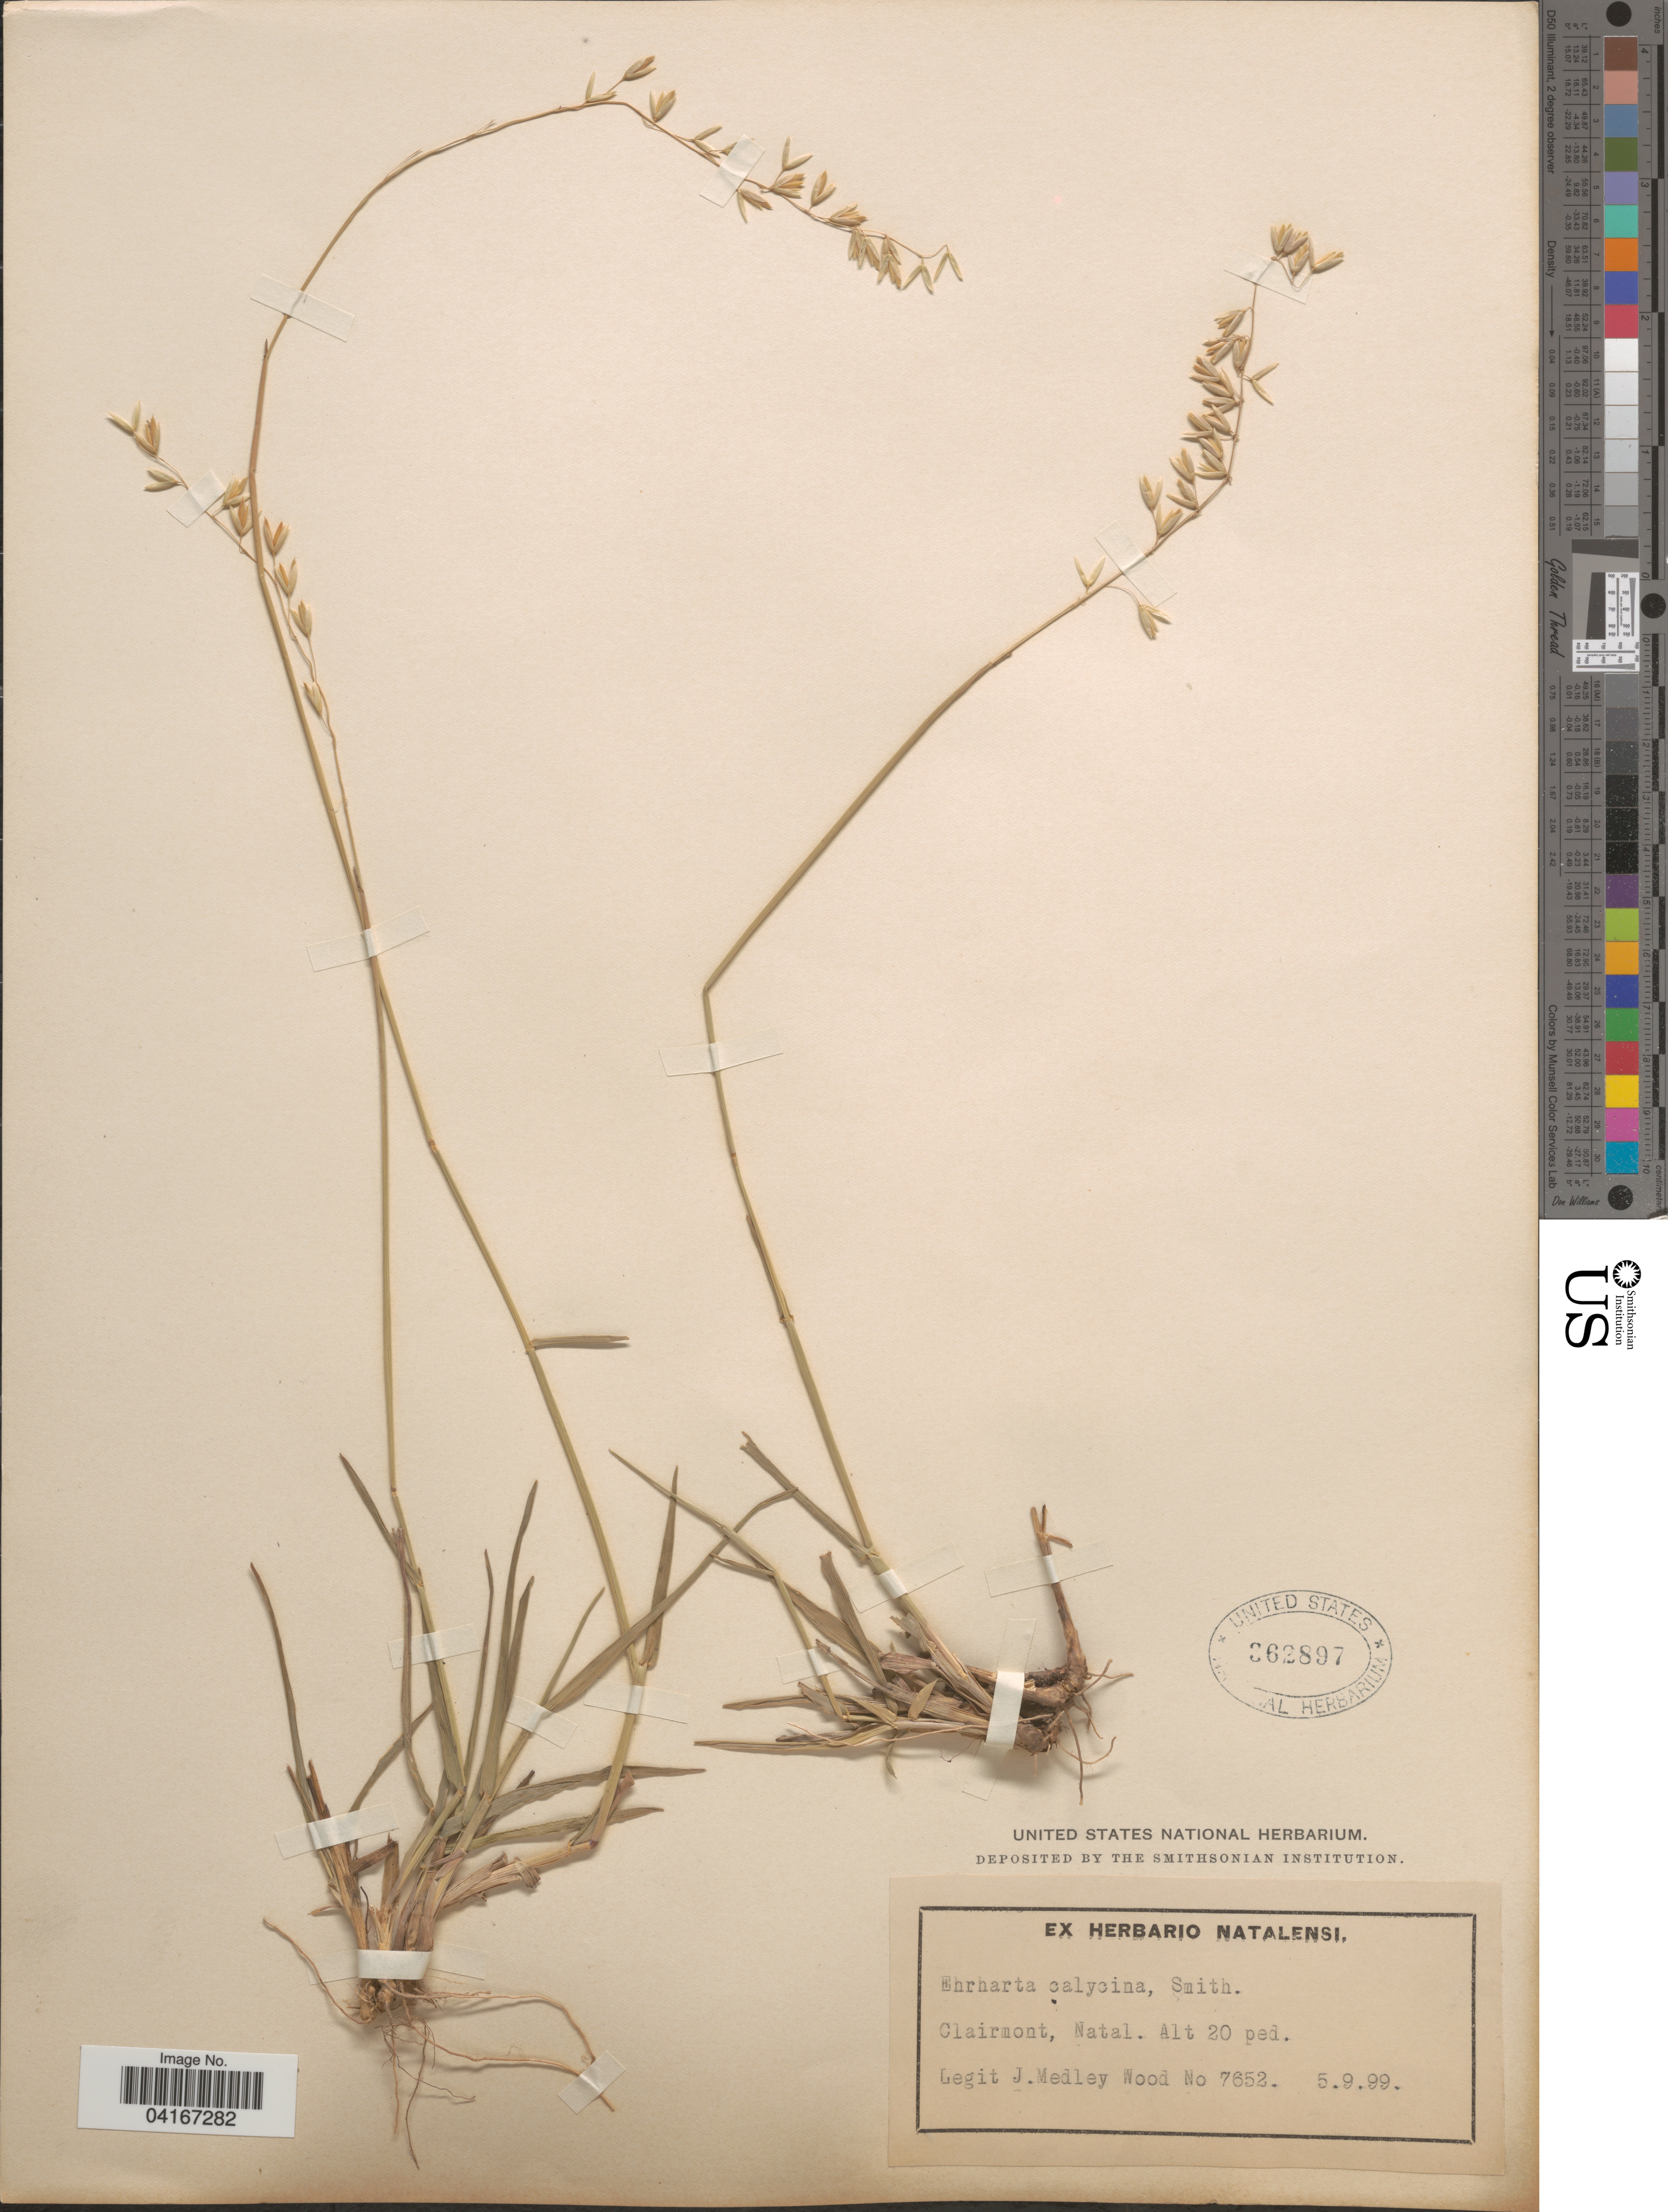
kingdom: Plantae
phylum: Tracheophyta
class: Liliopsida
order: Poales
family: Poaceae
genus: Ehrharta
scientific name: Ehrharta calycina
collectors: J. M. Wood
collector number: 7652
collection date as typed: Transcribed d/m/y: 5/9/99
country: South Africa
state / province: KwaZulu-Natal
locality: Clairmont, Natal.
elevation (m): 6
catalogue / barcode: US 362897